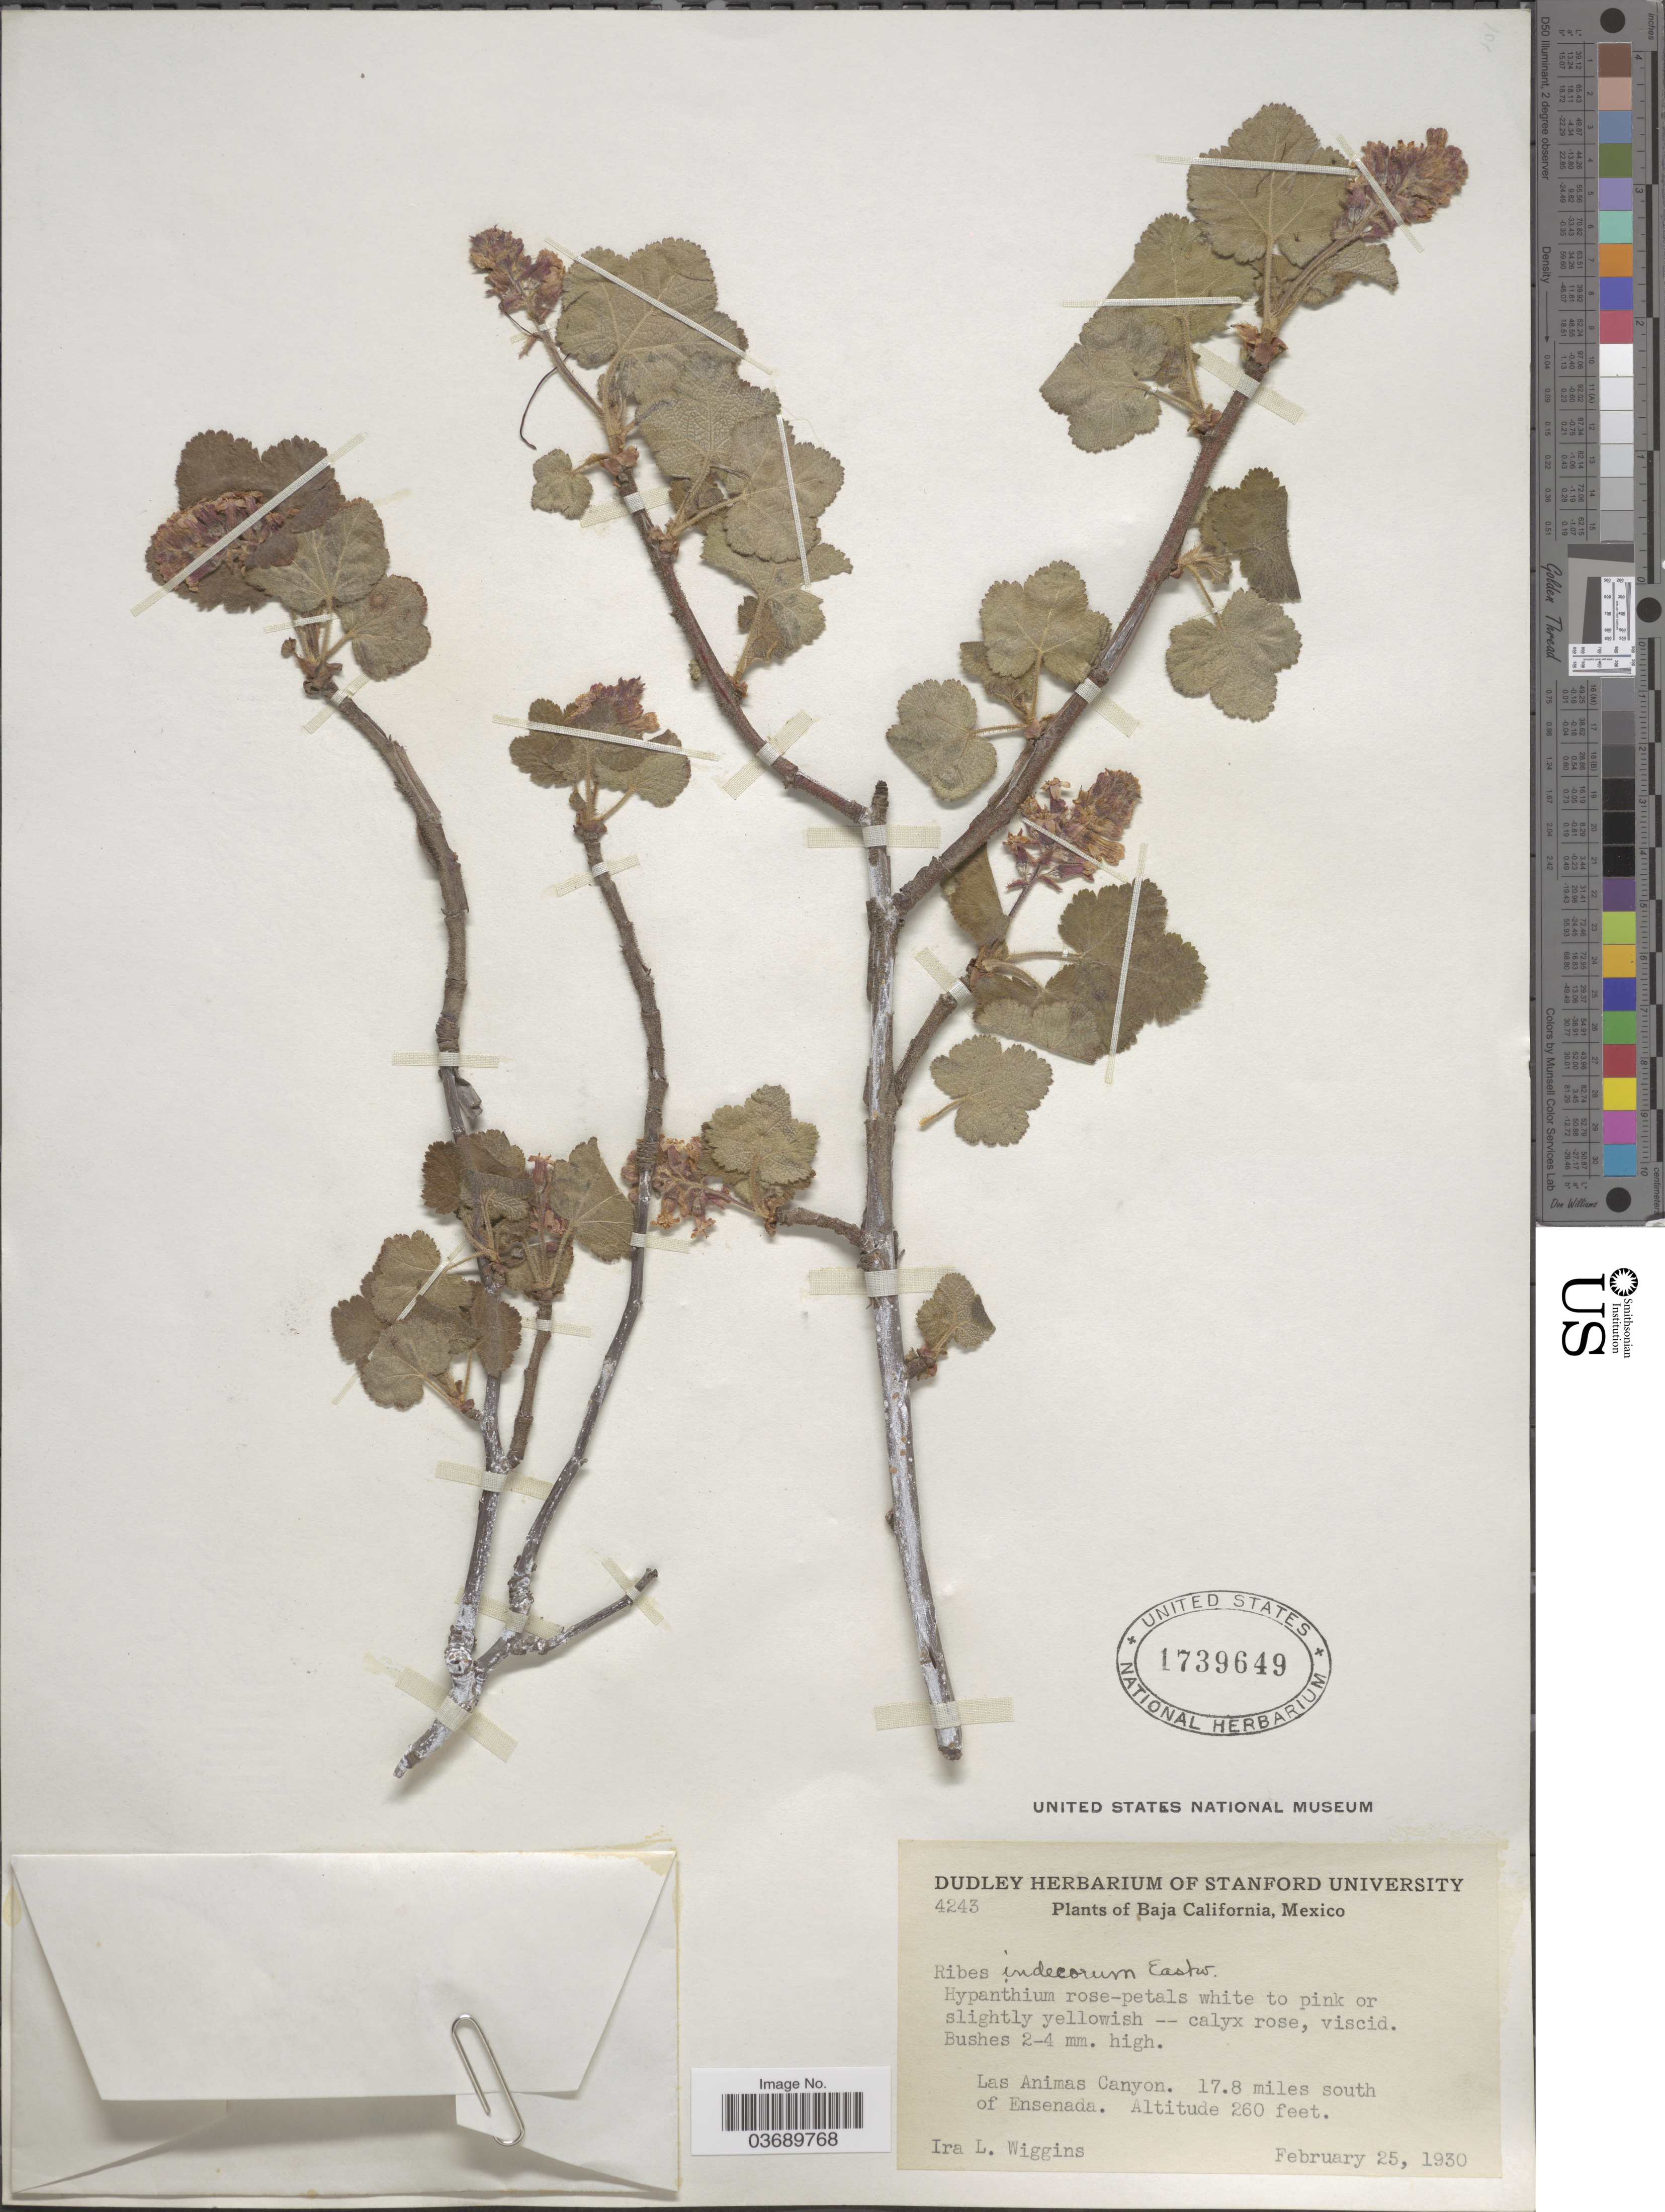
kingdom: Plantae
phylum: Tracheophyta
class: Magnoliopsida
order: Saxifragales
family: Grossulariaceae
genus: Ribes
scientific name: Ribes indecorum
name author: Eastw.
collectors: I. L. Wiggins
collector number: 4243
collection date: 1930-02-25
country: Mexico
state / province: Baja California Norte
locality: Las Animas Canyon. 17.8 miles south of Ensenada.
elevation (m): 79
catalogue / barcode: US 1739649